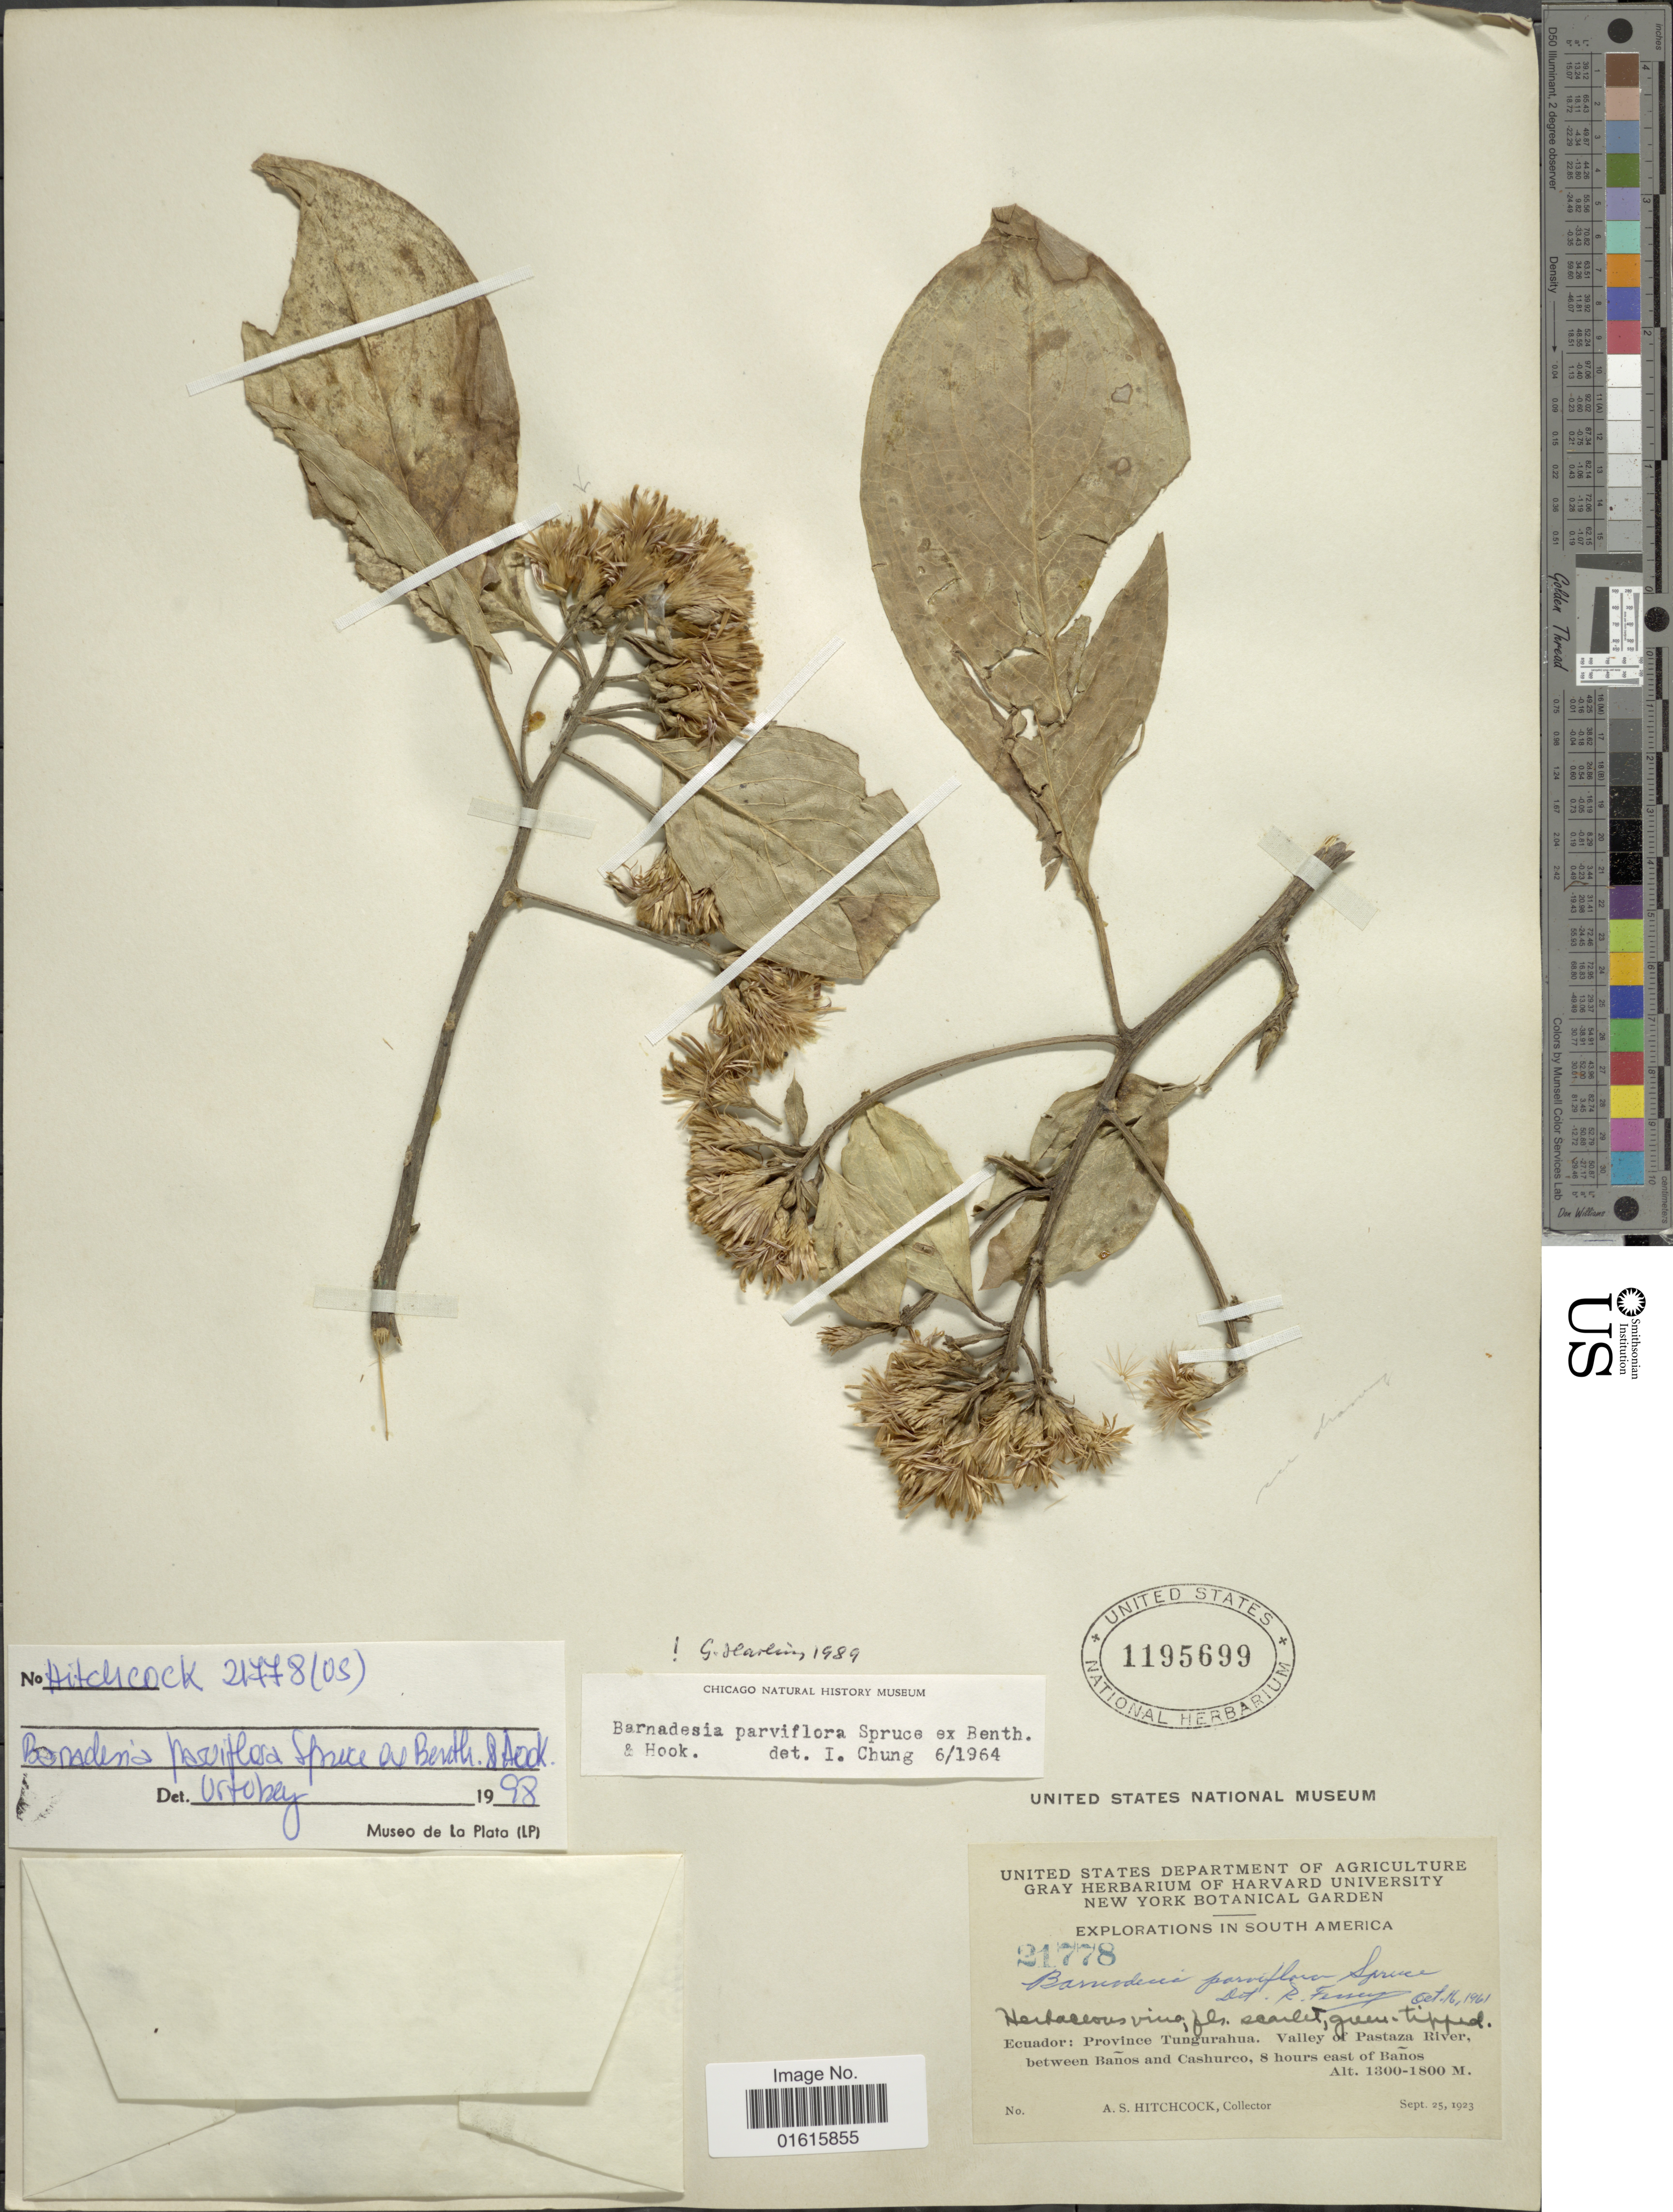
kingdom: Plantae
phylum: Tracheophyta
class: Magnoliopsida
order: Asterales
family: Asteraceae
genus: Barnadesia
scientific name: Barnadesia parviflora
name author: Spruce ex Benth. & Hook. f.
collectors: A. S. Hitchcock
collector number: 21778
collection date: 1923-09-25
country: Ecuador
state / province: Tungurahua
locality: Valley of Pastaza River, between Banos and Cashurco, 8 hours east of Banos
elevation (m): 1300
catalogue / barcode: US 1195699